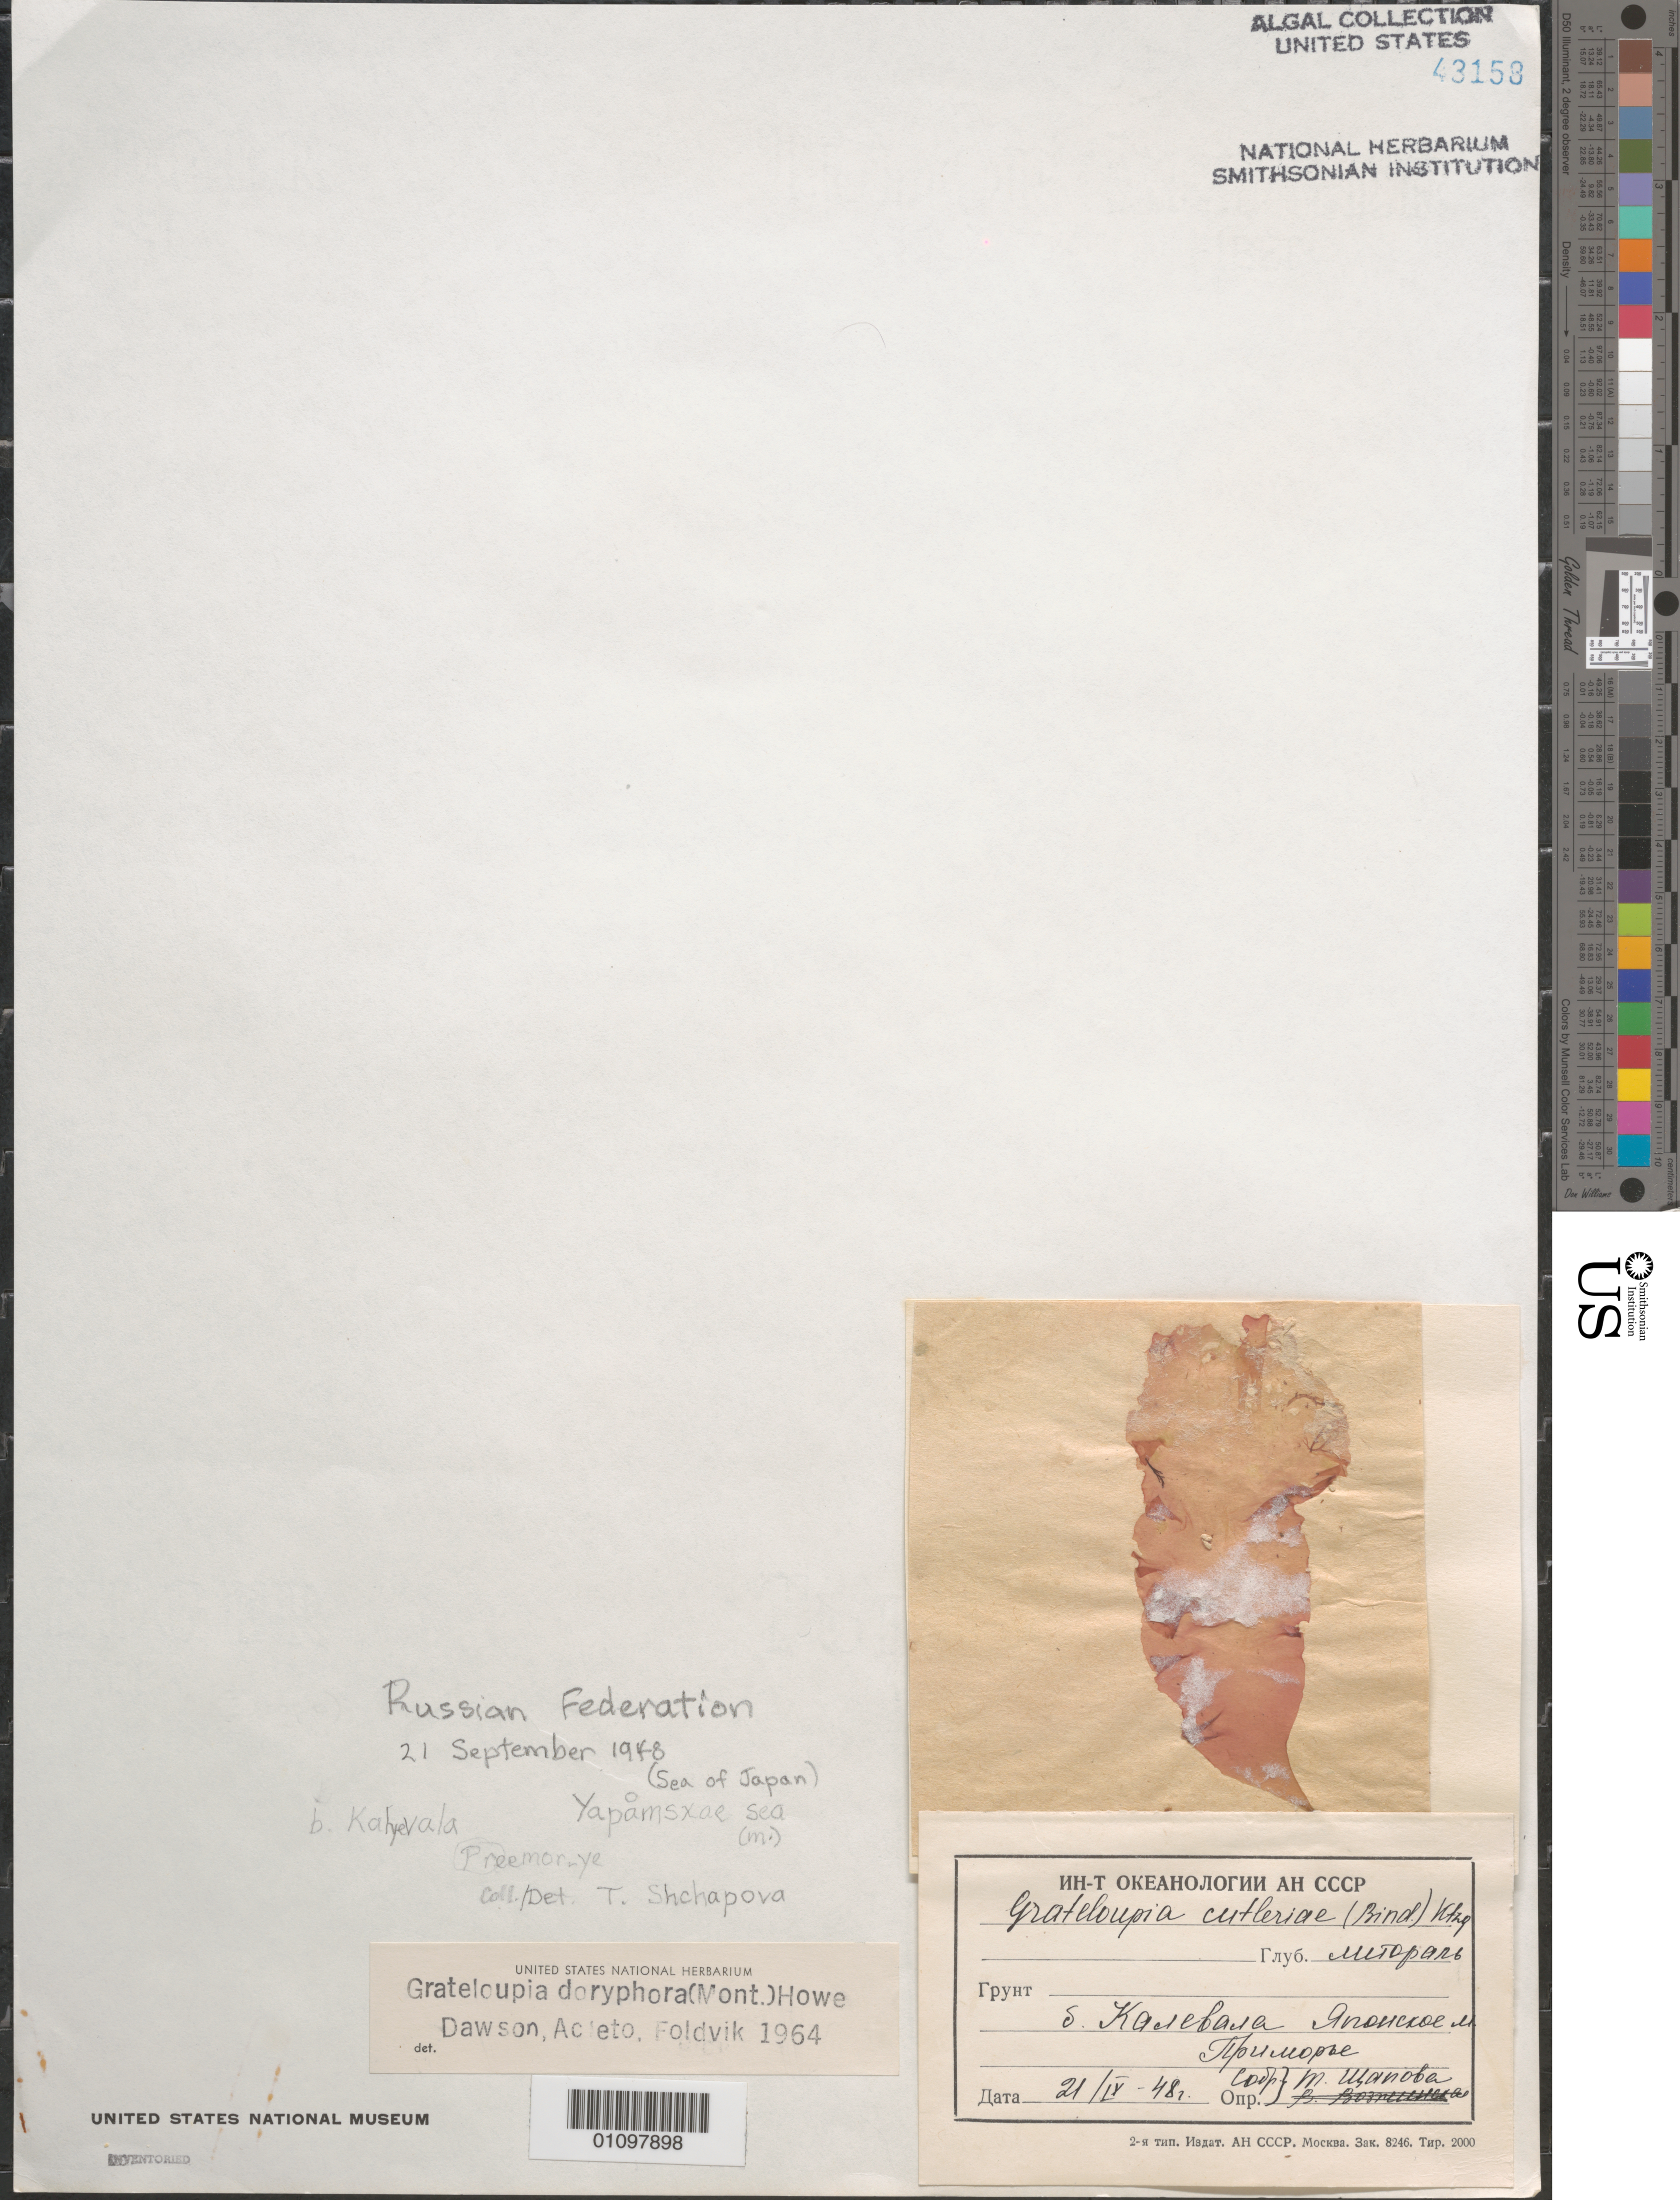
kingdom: Plantae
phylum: Rhodophyta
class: Florideophyceae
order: Halymeniales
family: Halymeniaceae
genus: Grateloupia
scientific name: Grateloupia doryphora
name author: (Mont.) Howe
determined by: Dawson, E. Y.; Acleto O., C.; Foldvik, N.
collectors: T. Shchapova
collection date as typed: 21 Sep 1948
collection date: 1948-09-21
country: Russian Federation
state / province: Primorsky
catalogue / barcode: US 43158